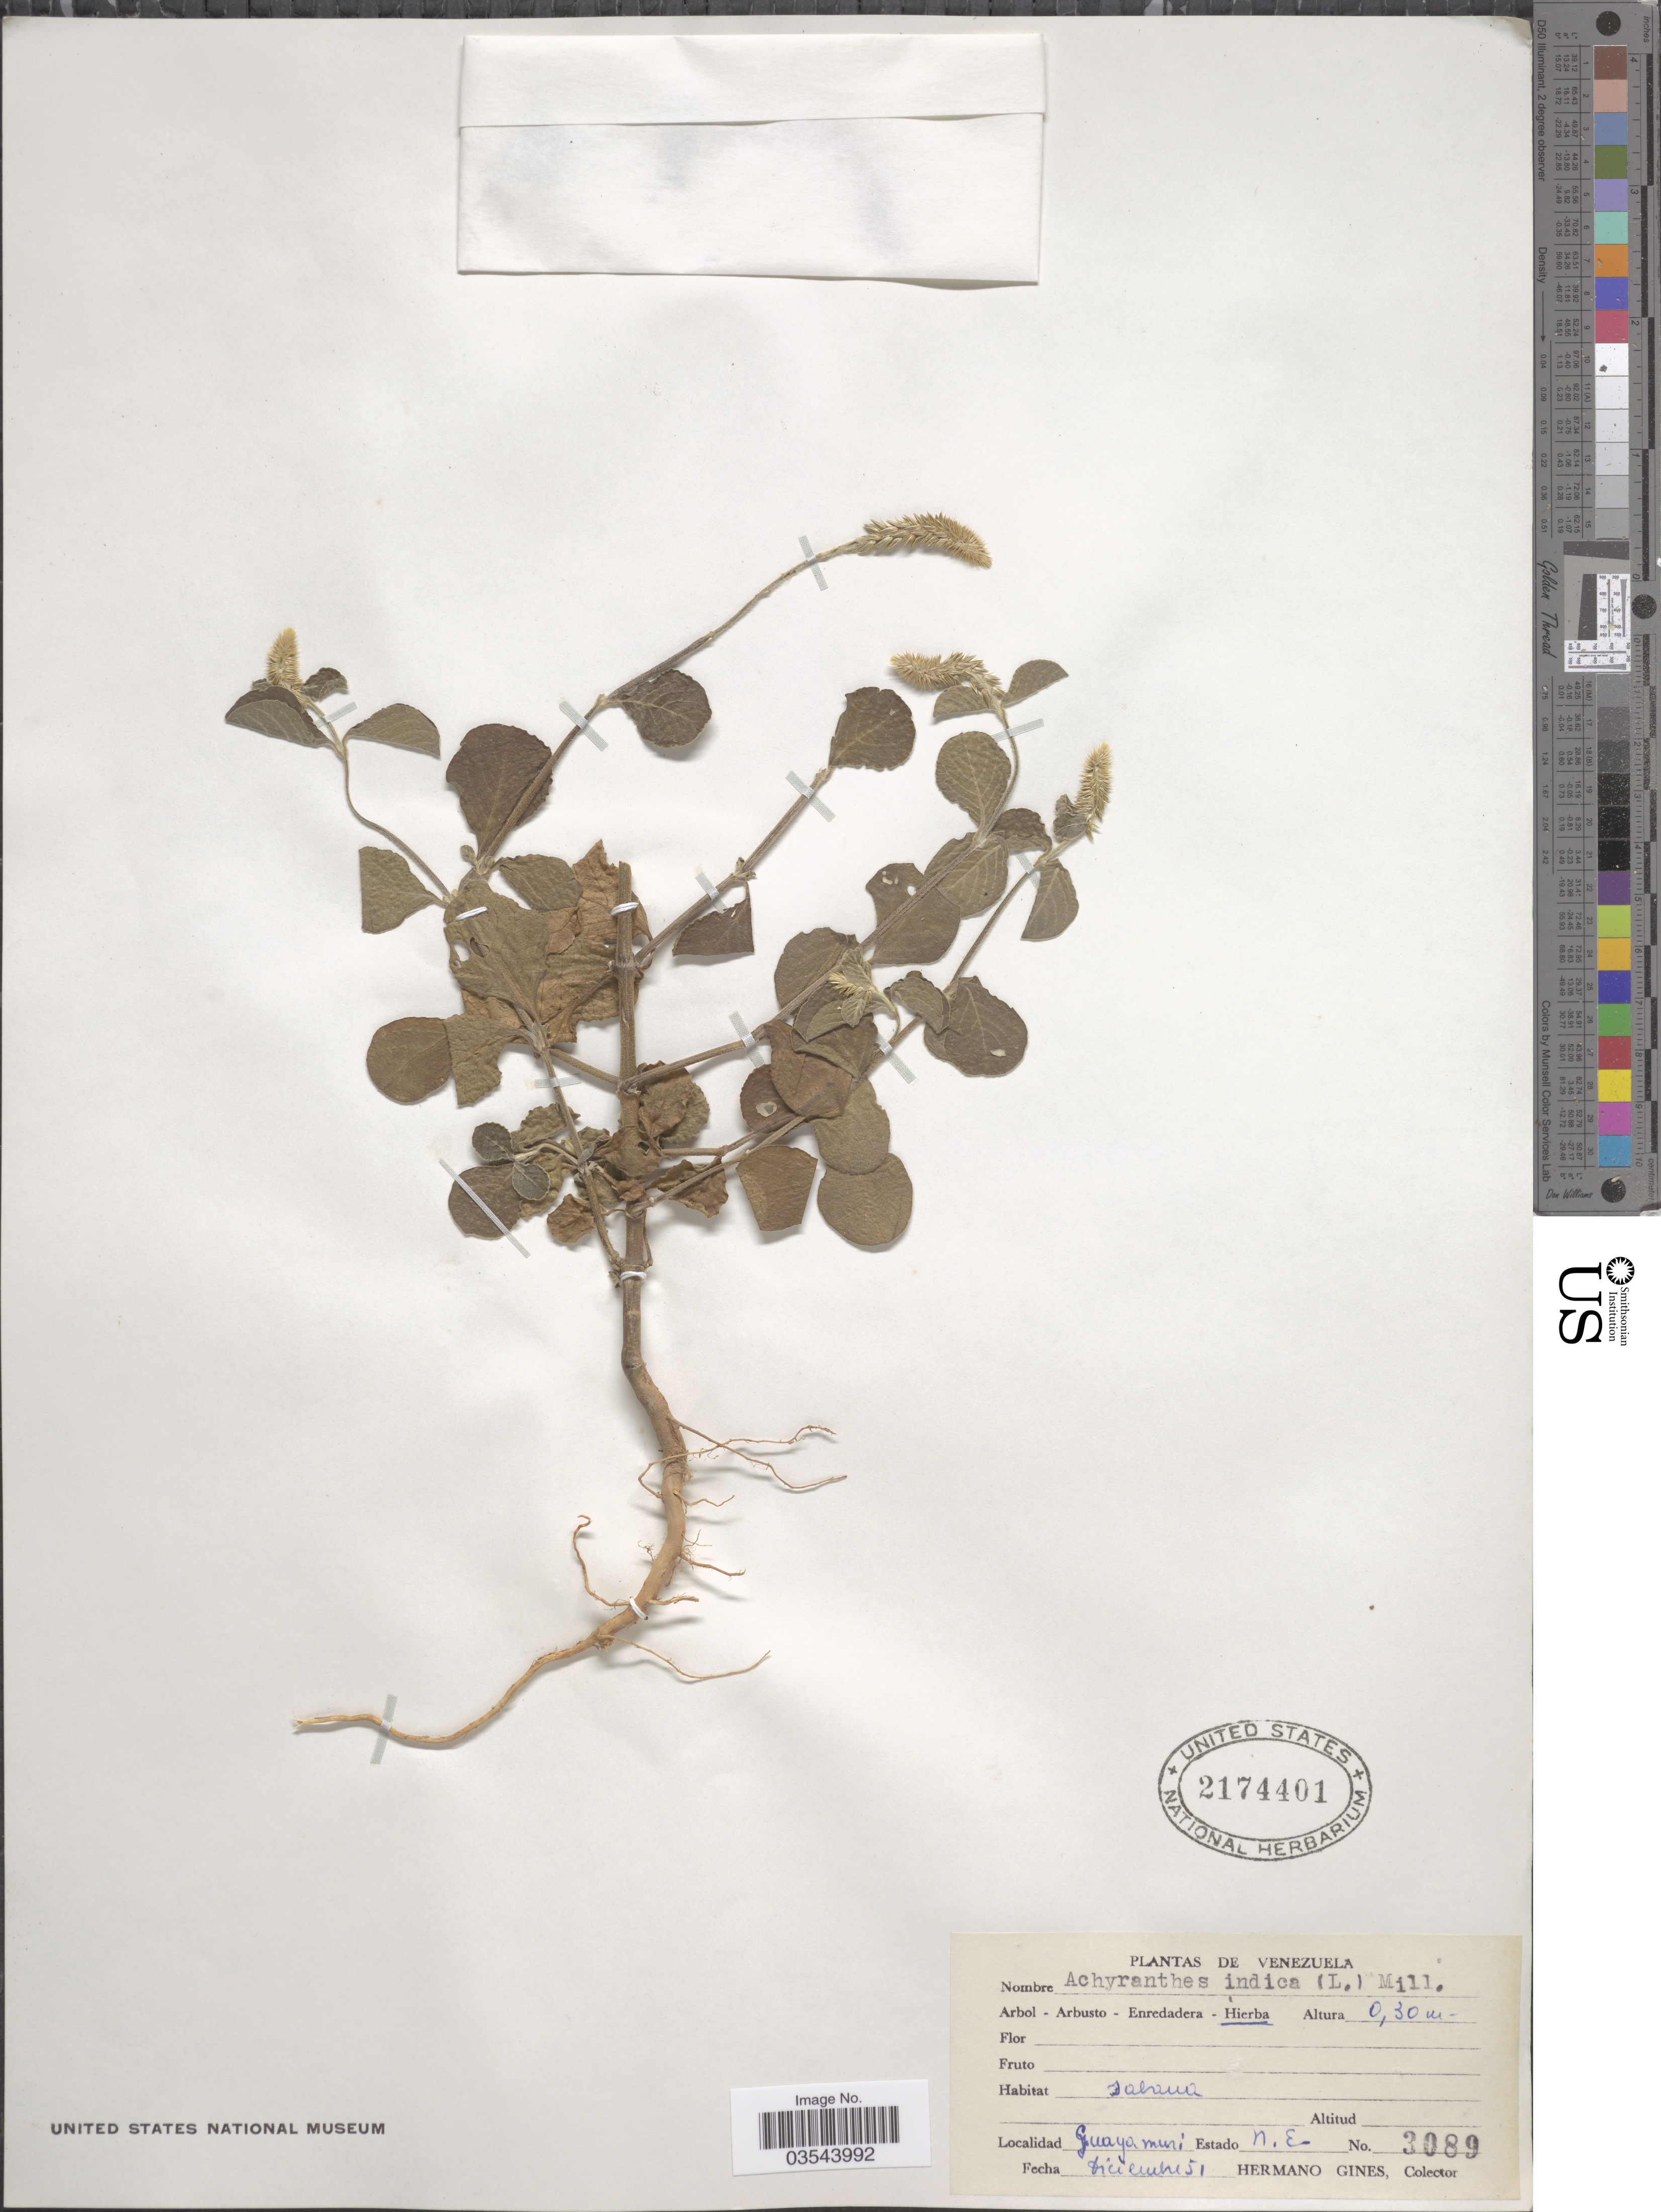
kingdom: Plantae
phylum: Tracheophyta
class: Magnoliopsida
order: Caryophyllales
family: Amaranthaceae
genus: Achyranthes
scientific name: Achyranthes indica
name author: (L.) Mill.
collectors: Bro. Gines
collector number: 3089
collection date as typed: Transcribed d/m/y: /12/51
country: Venezuela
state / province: Nueva Esparta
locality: Guayamuri, Estado N.E.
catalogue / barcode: US 2174401